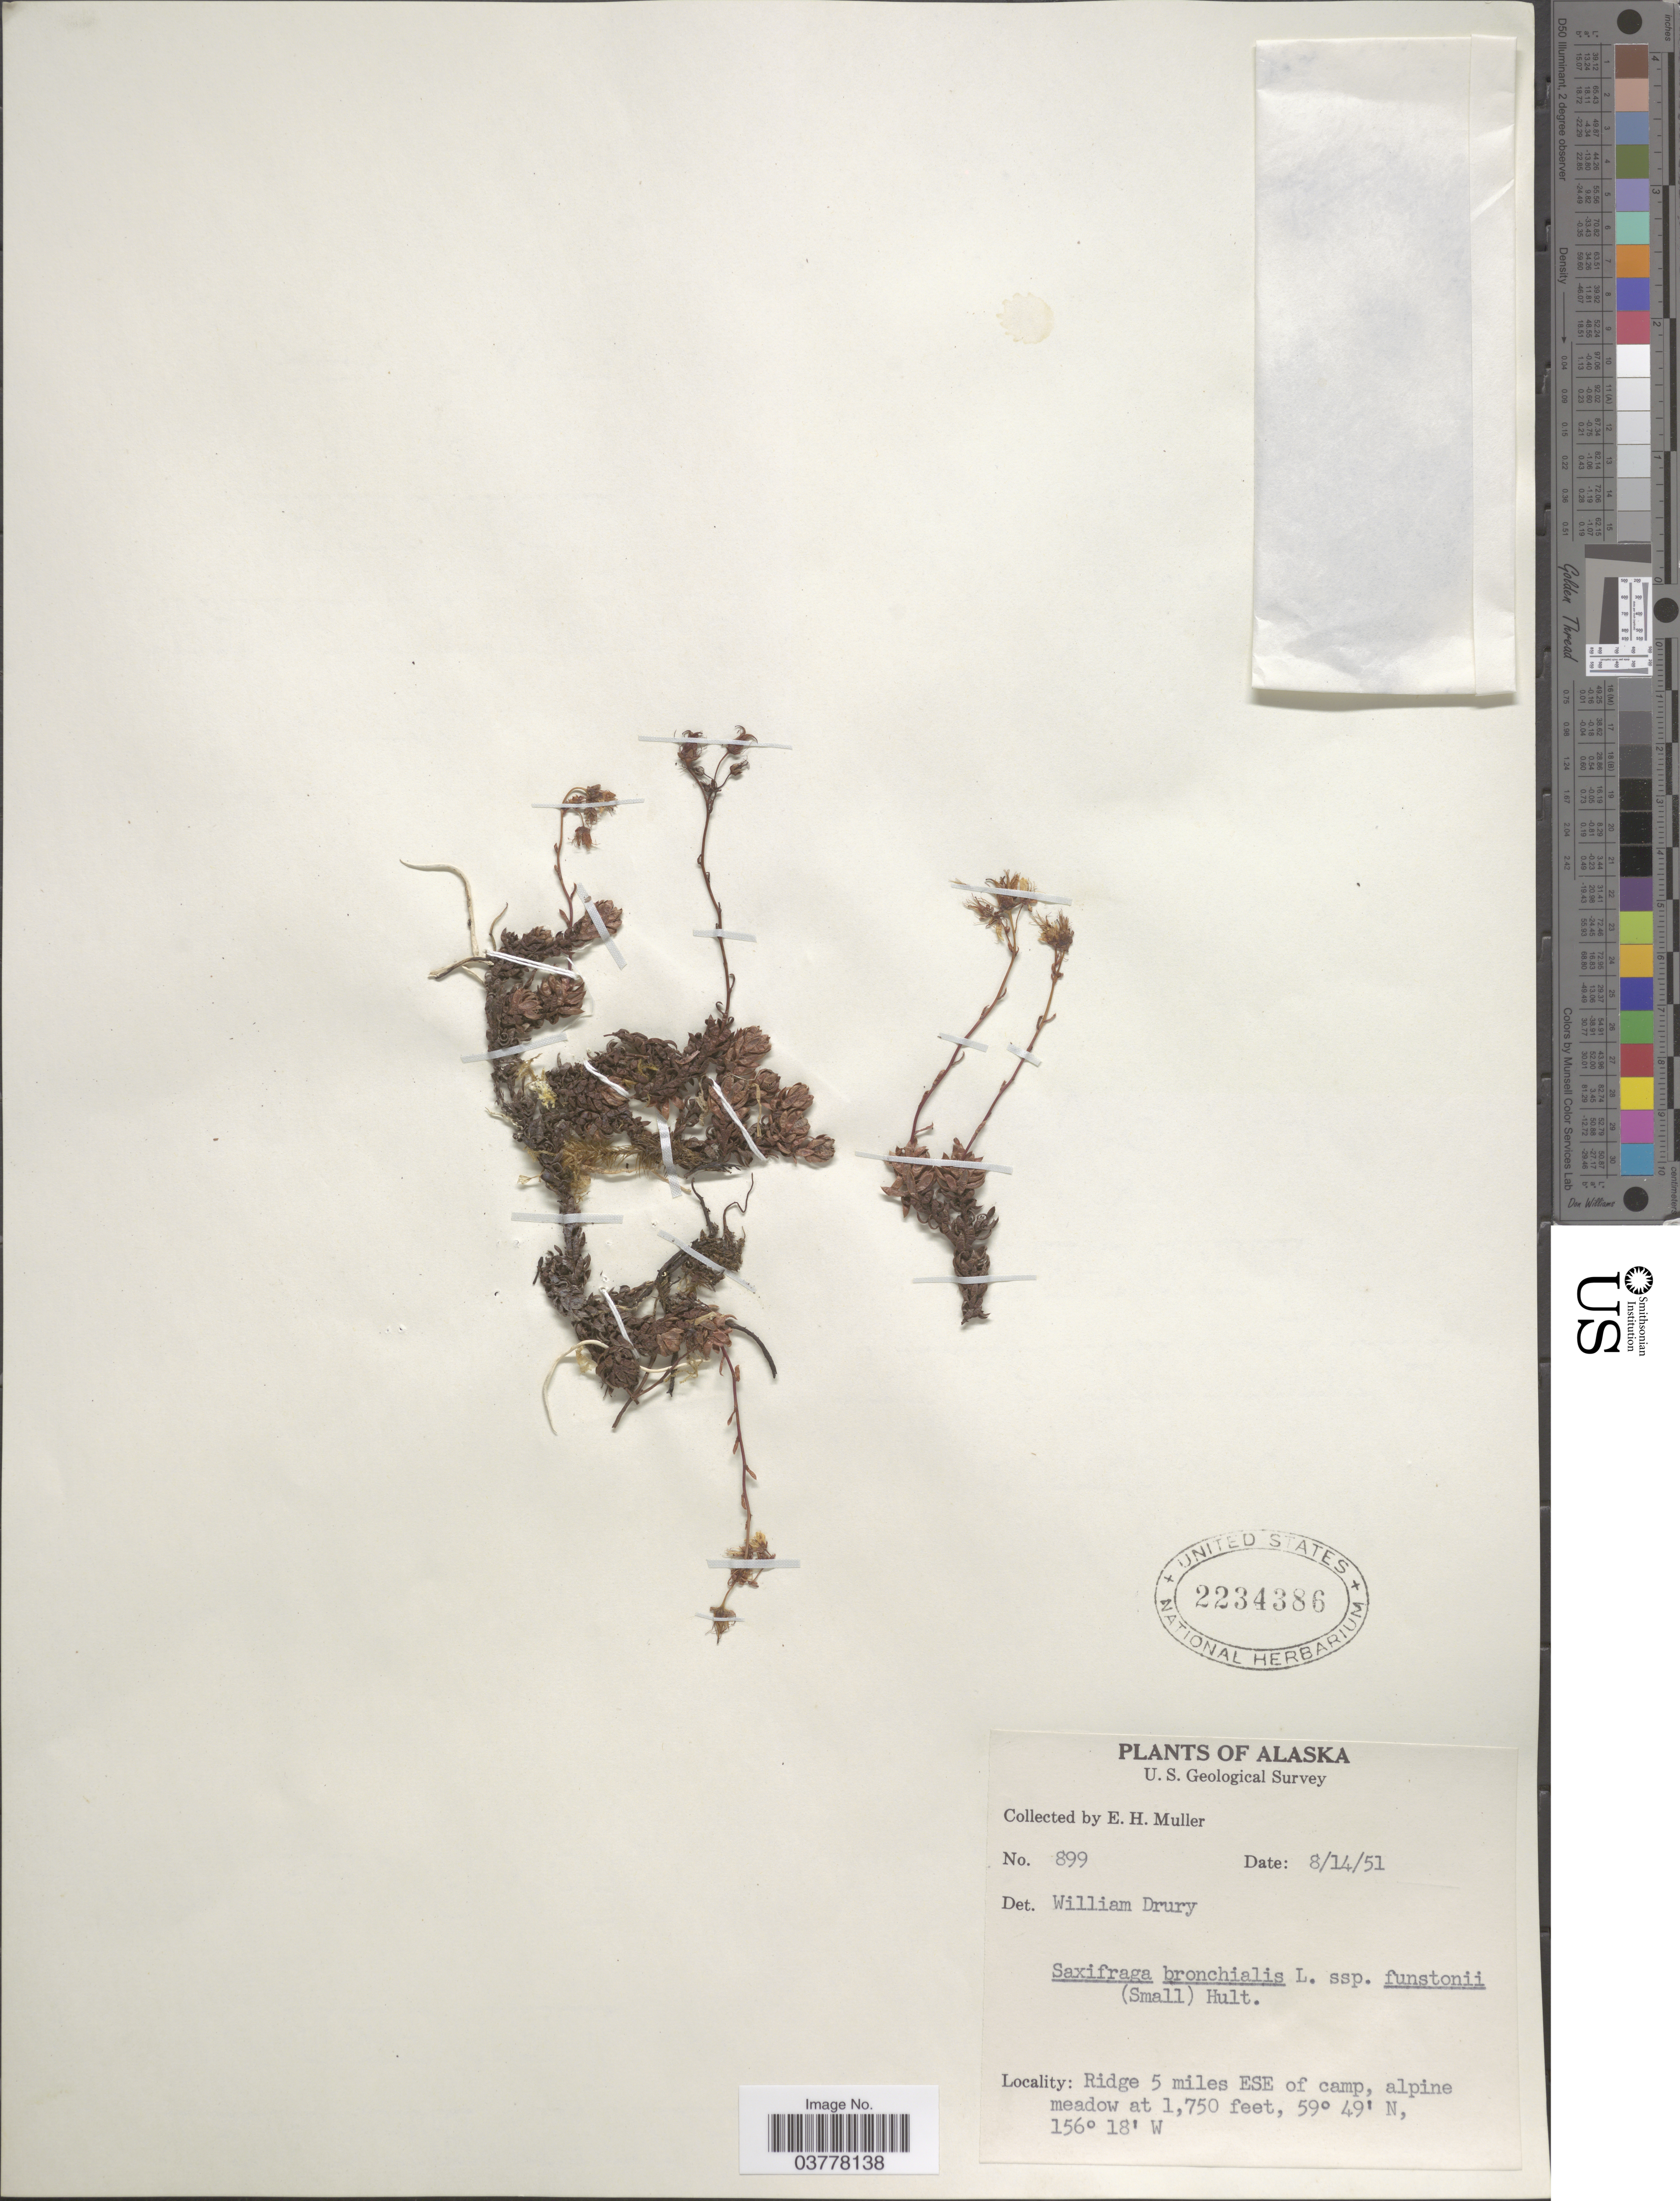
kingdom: Plantae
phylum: Tracheophyta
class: Magnoliopsida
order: Saxifragales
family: Saxifragaceae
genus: Saxifraga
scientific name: Saxifraga bronchialis subsp. funstonii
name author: (Small) Hultén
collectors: E. H. Muller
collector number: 899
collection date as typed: Transcribed d/m/y: 14/8/51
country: United States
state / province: Alaska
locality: Ridge 5 miles ESE of camp, alpine meadow.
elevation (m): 533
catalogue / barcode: US 2234386